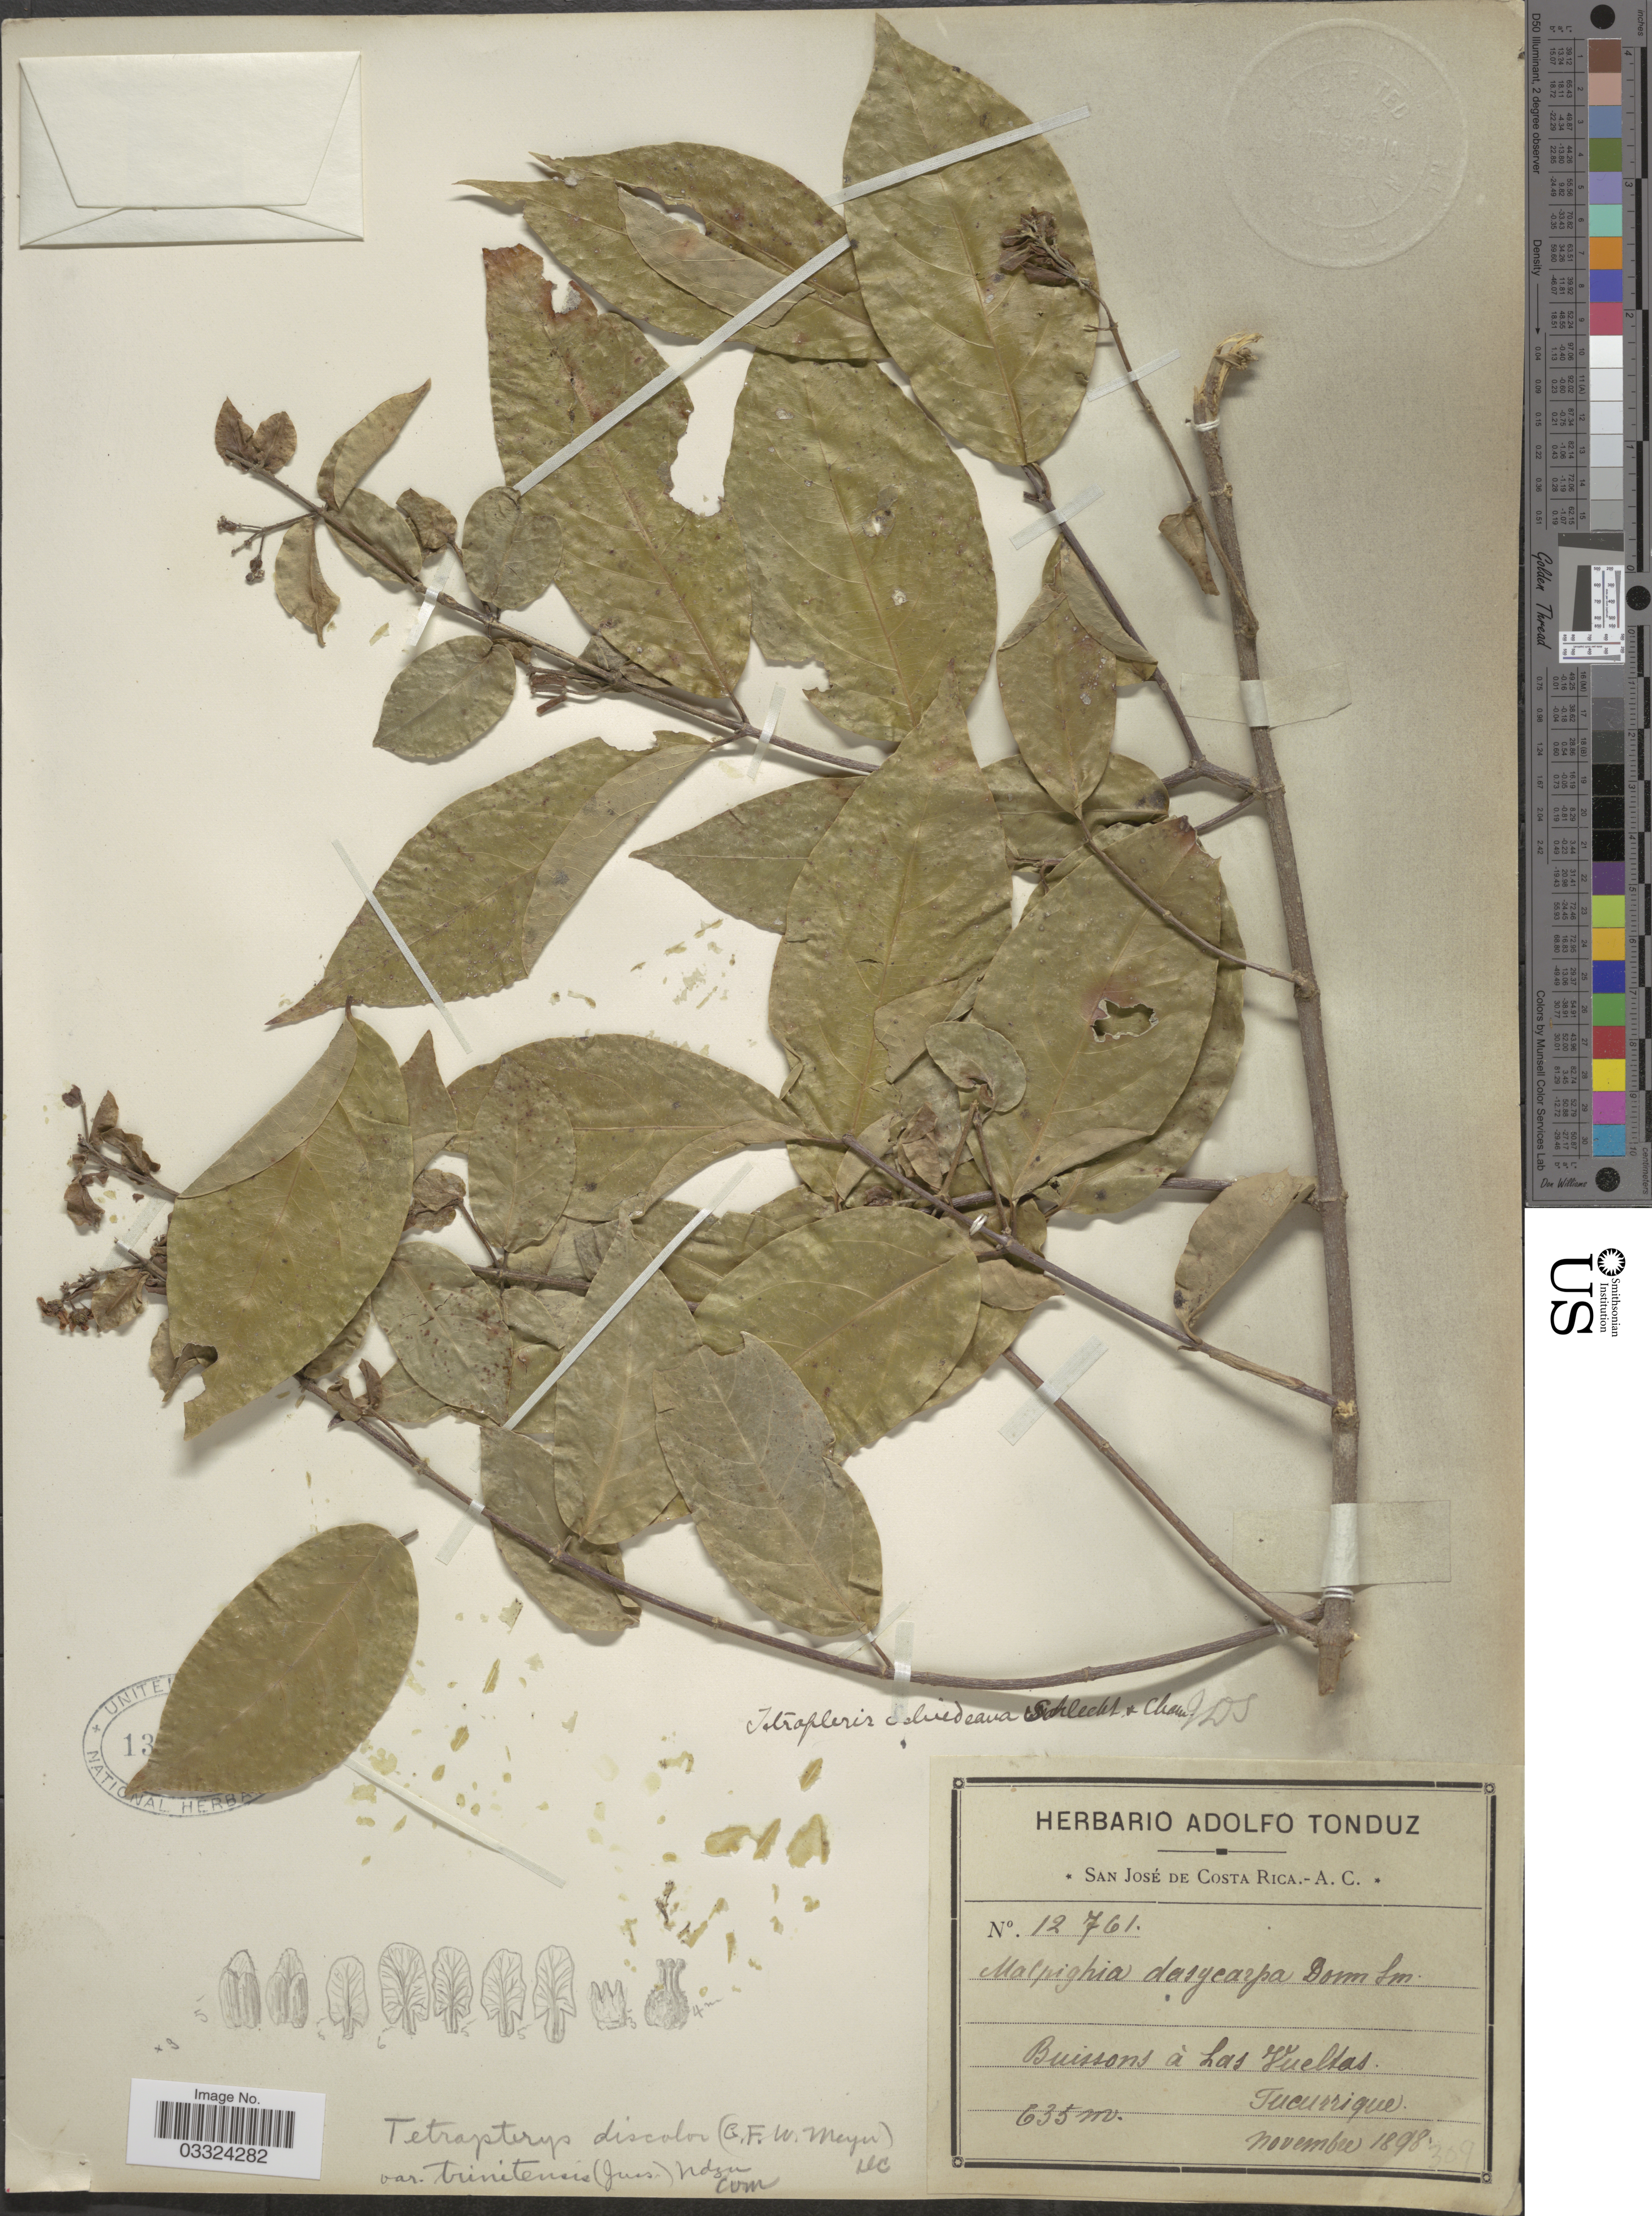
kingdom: Plantae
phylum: Tracheophyta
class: Magnoliopsida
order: Malpighiales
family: Malpighiaceae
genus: Tetrapterys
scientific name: Tetrapterys discolor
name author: (G. Mey.) DC.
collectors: ex Herb. Adolfo Tonduz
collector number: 12761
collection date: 1898-11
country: Costa Rica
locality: Buissons à Las Vueltas. Tucurrique.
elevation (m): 635